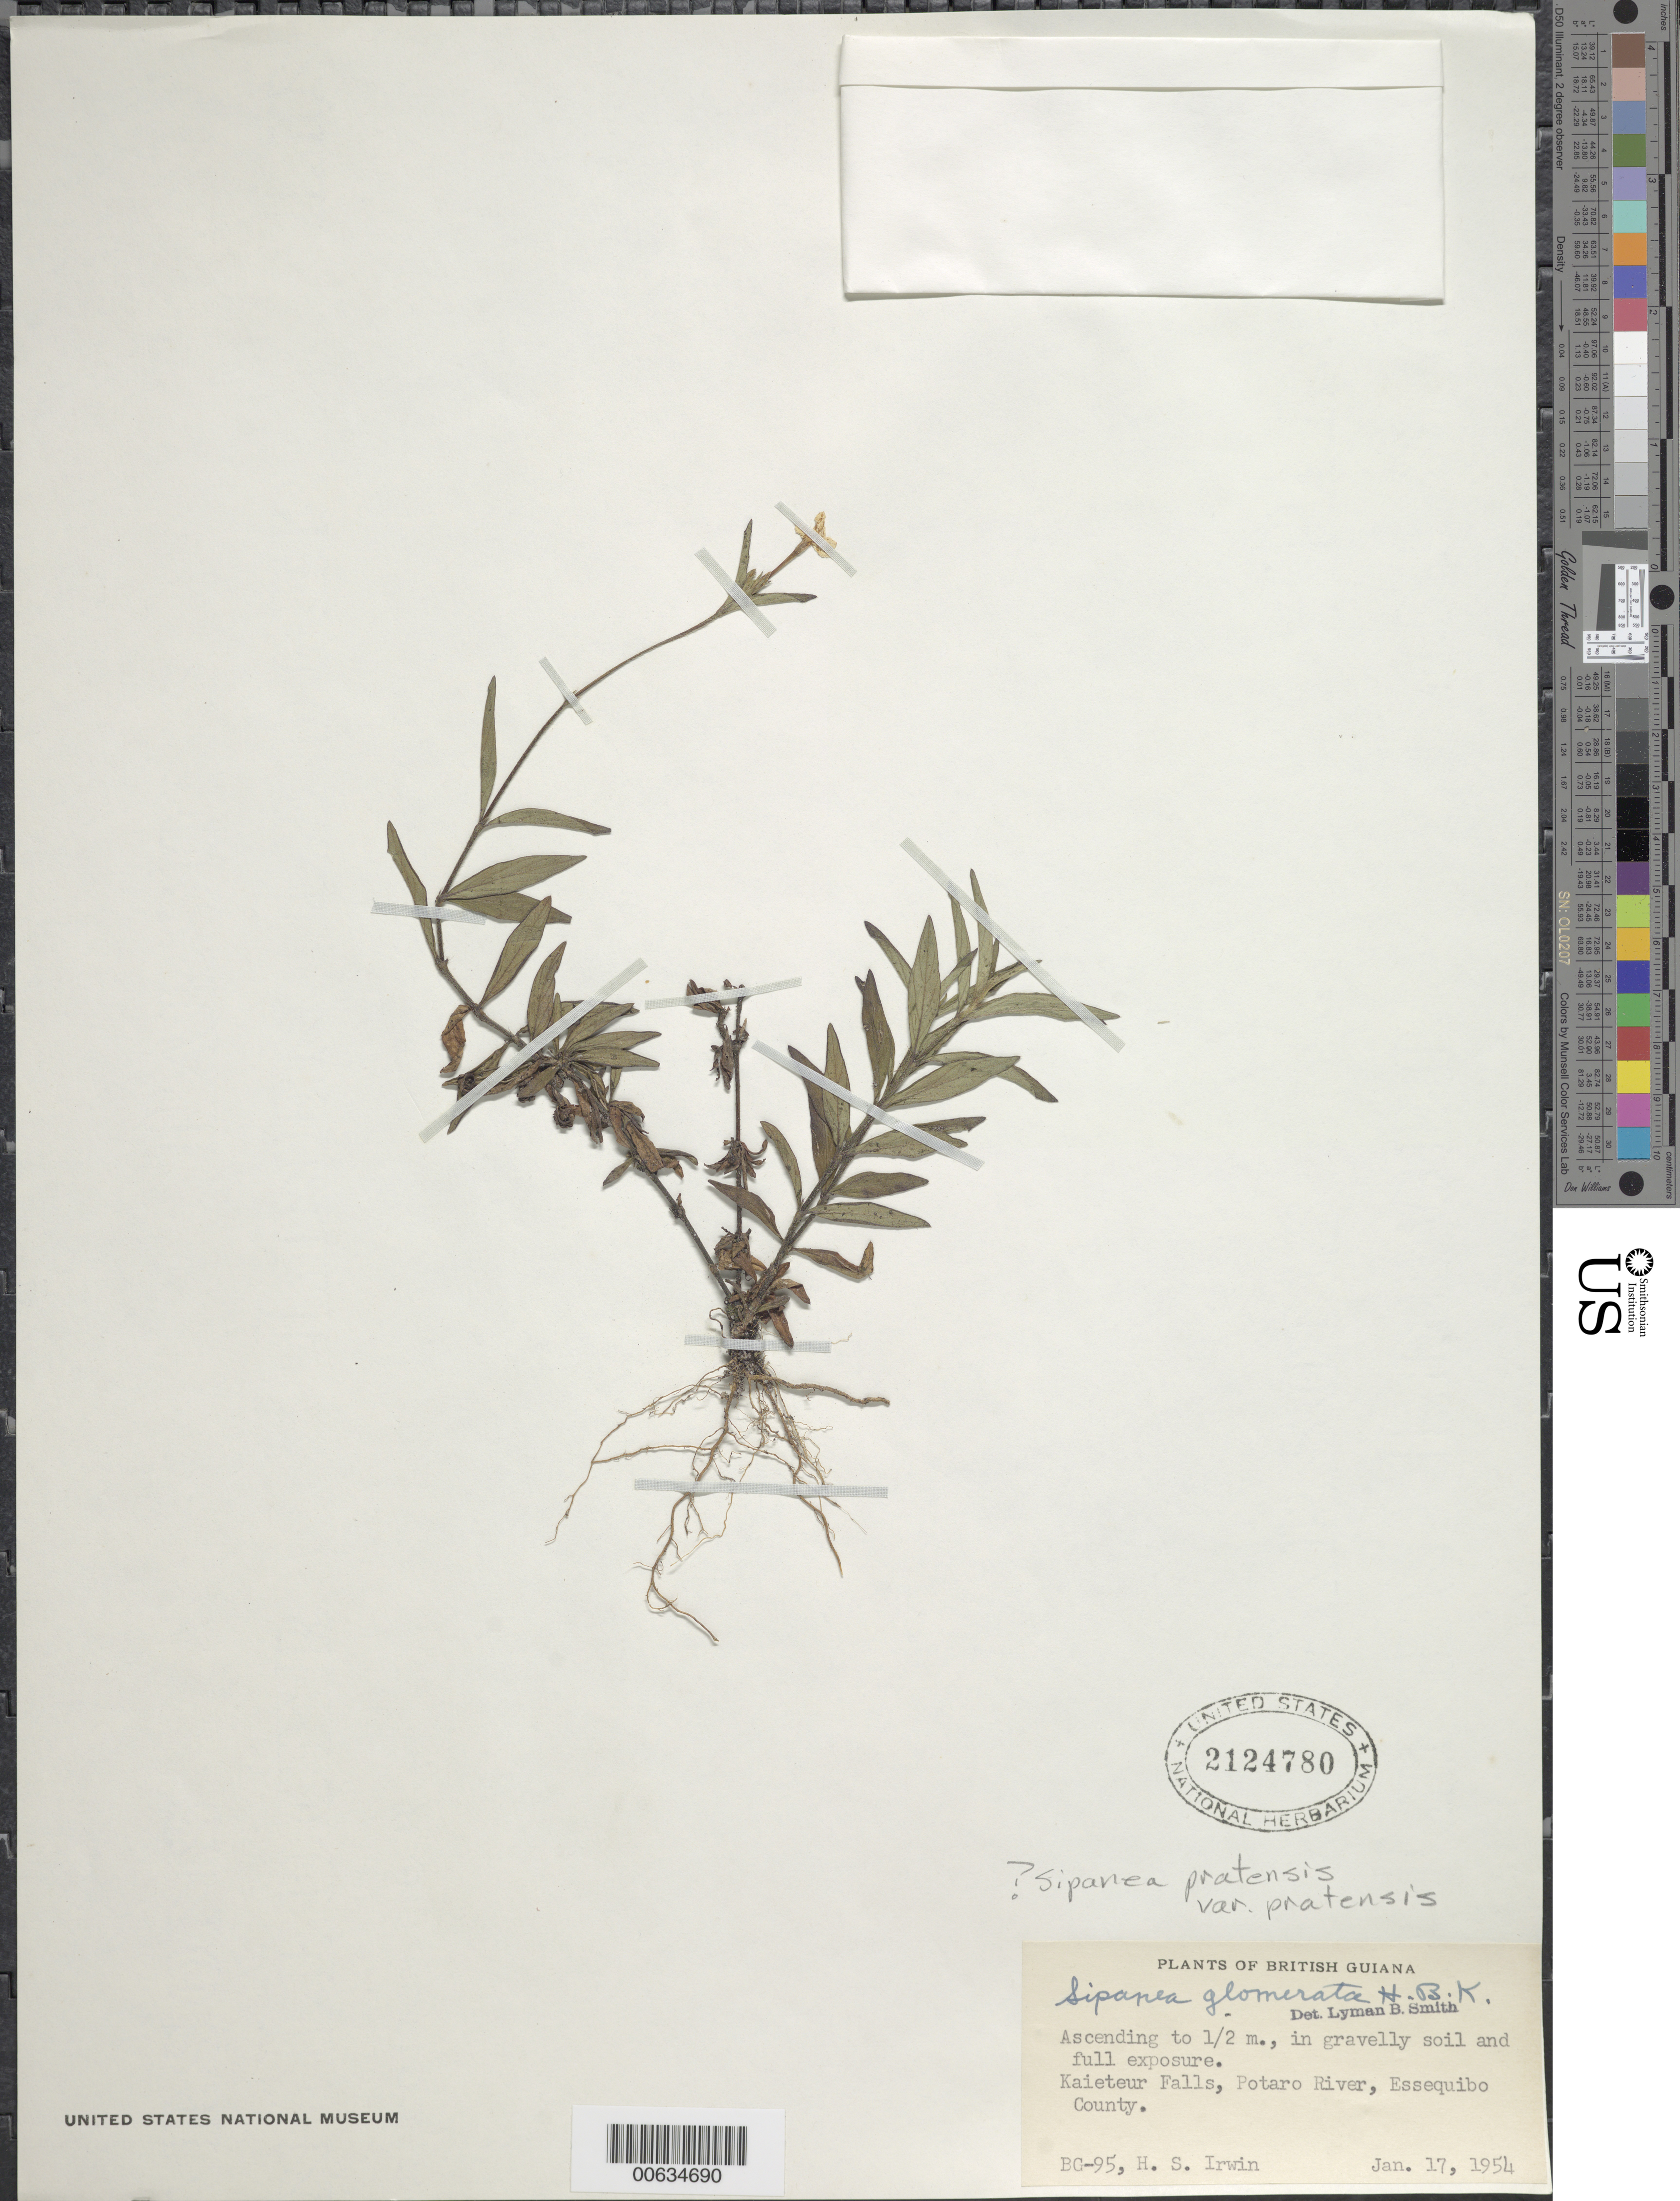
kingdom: Plantae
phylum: Tracheophyta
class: Magnoliopsida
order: Gentianales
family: Rubiaceae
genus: Sipanea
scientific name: Sipanea pratensis var. pratensis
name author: Aubl.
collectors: H. Irwin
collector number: BG 95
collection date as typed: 17-Jan-54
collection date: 1954-01-17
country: Guyana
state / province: Potaro-Siparuni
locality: Kaieteur Falls, Potaro River, Essequibo County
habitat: Gravelly soil and full exposure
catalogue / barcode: US 2124780